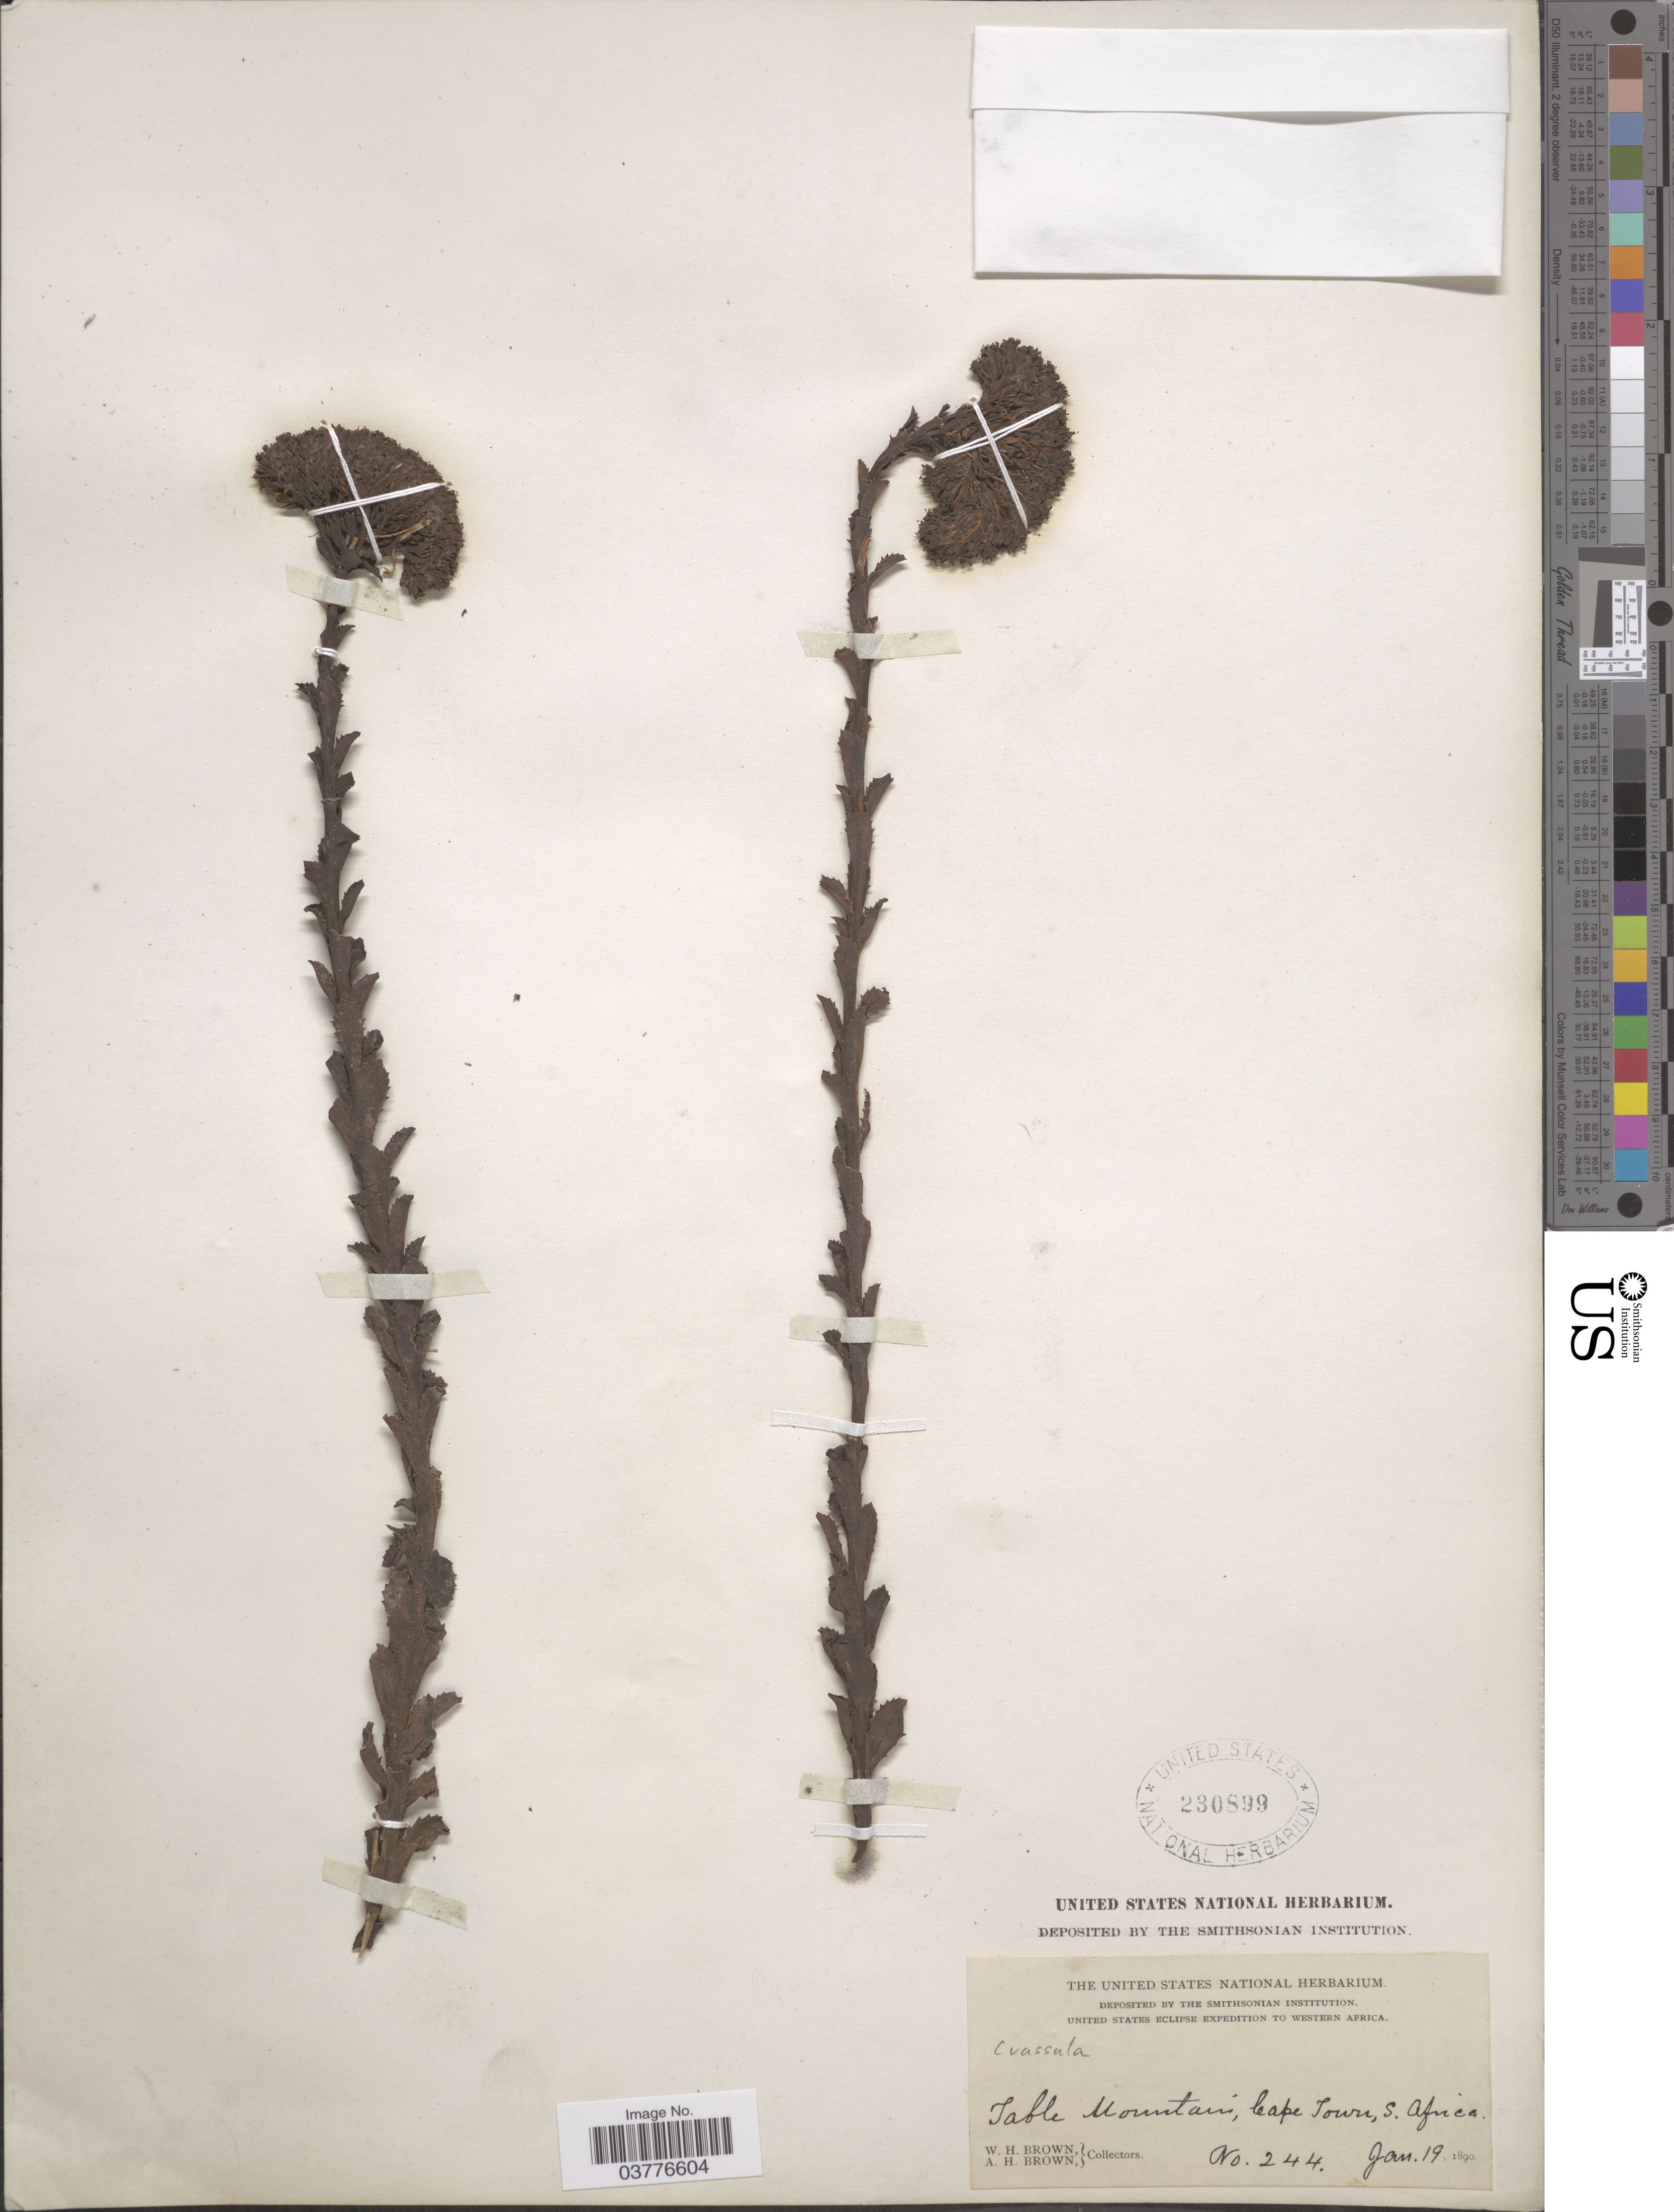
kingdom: Plantae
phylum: Tracheophyta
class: Magnoliopsida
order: Saxifragales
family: Crassulaceae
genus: Crassula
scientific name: Crassula sp.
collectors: W. H. Brown & A. H. Brown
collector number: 244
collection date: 1890-01-19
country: South Africa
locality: Western Africa. Table Mountain, Cape Town. S. Africa.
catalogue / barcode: US 230899